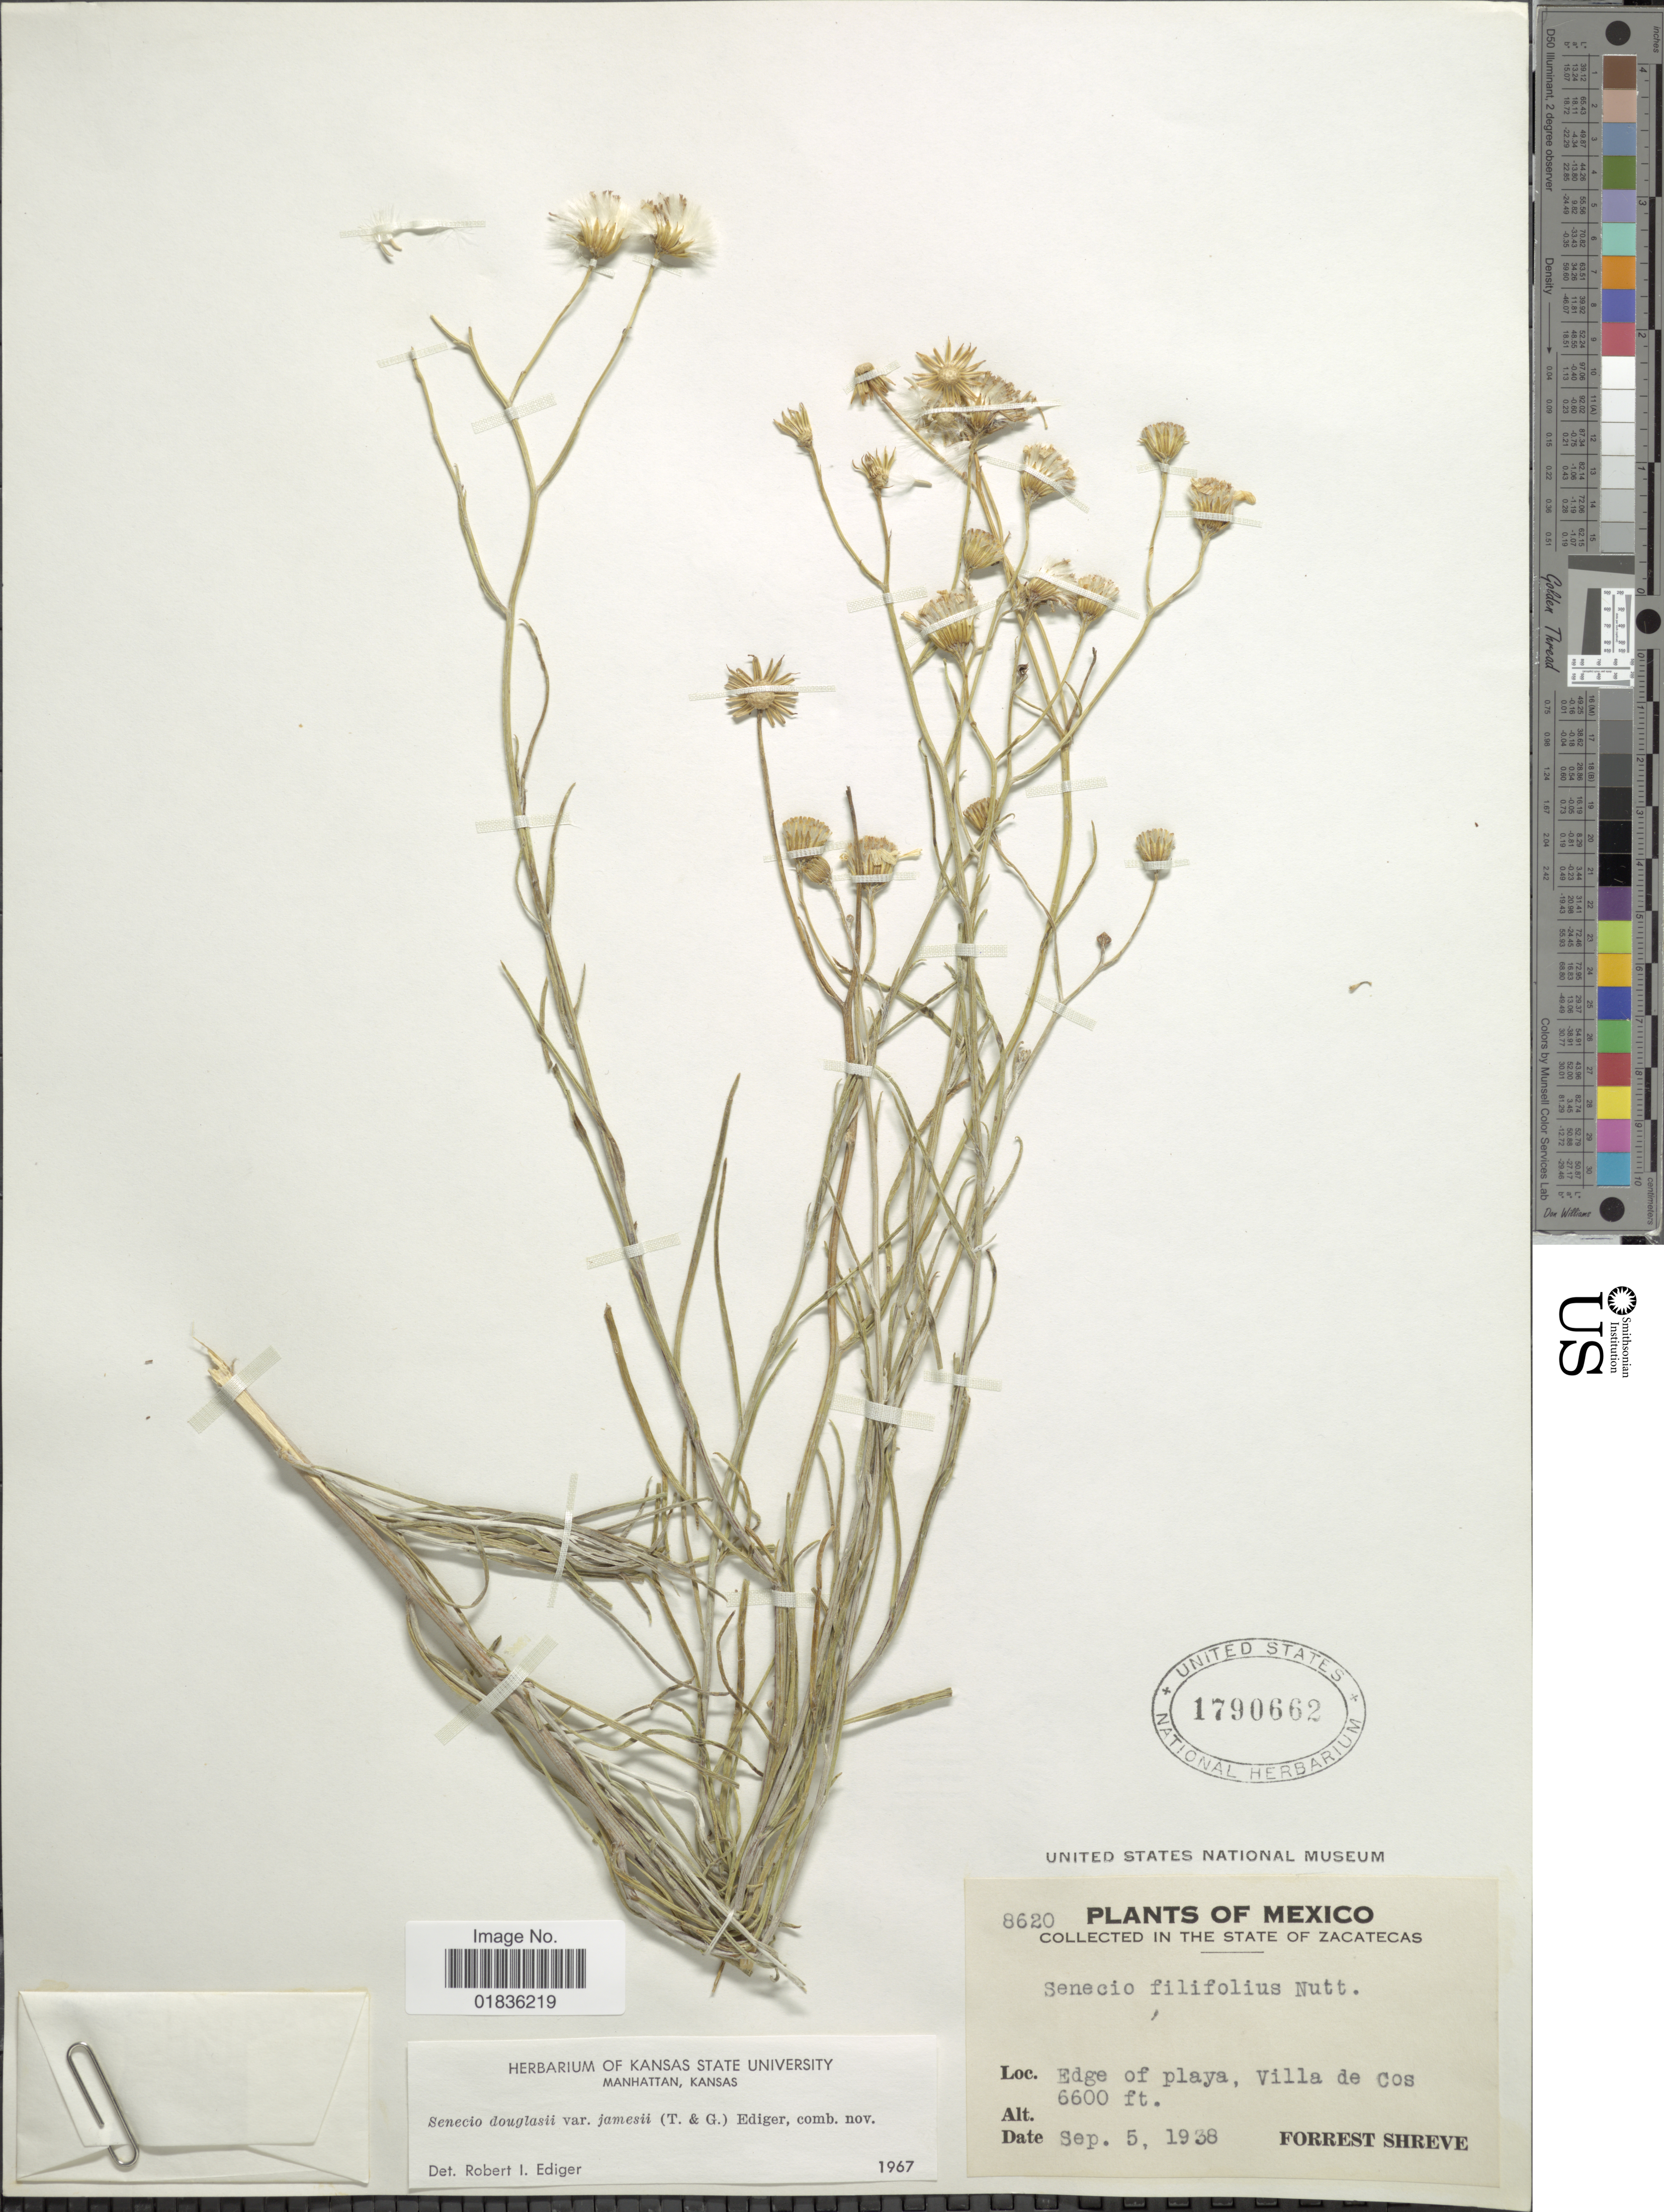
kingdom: Plantae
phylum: Tracheophyta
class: Magnoliopsida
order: Asterales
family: Asteraceae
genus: Senecio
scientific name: Senecio flaccidus var. flaccidus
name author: Less.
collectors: F. Shreve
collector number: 8620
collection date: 1938-09-05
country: Mexico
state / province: Zacatecas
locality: Edge of playa, Villa de Cos.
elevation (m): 2012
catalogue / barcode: US 1790662